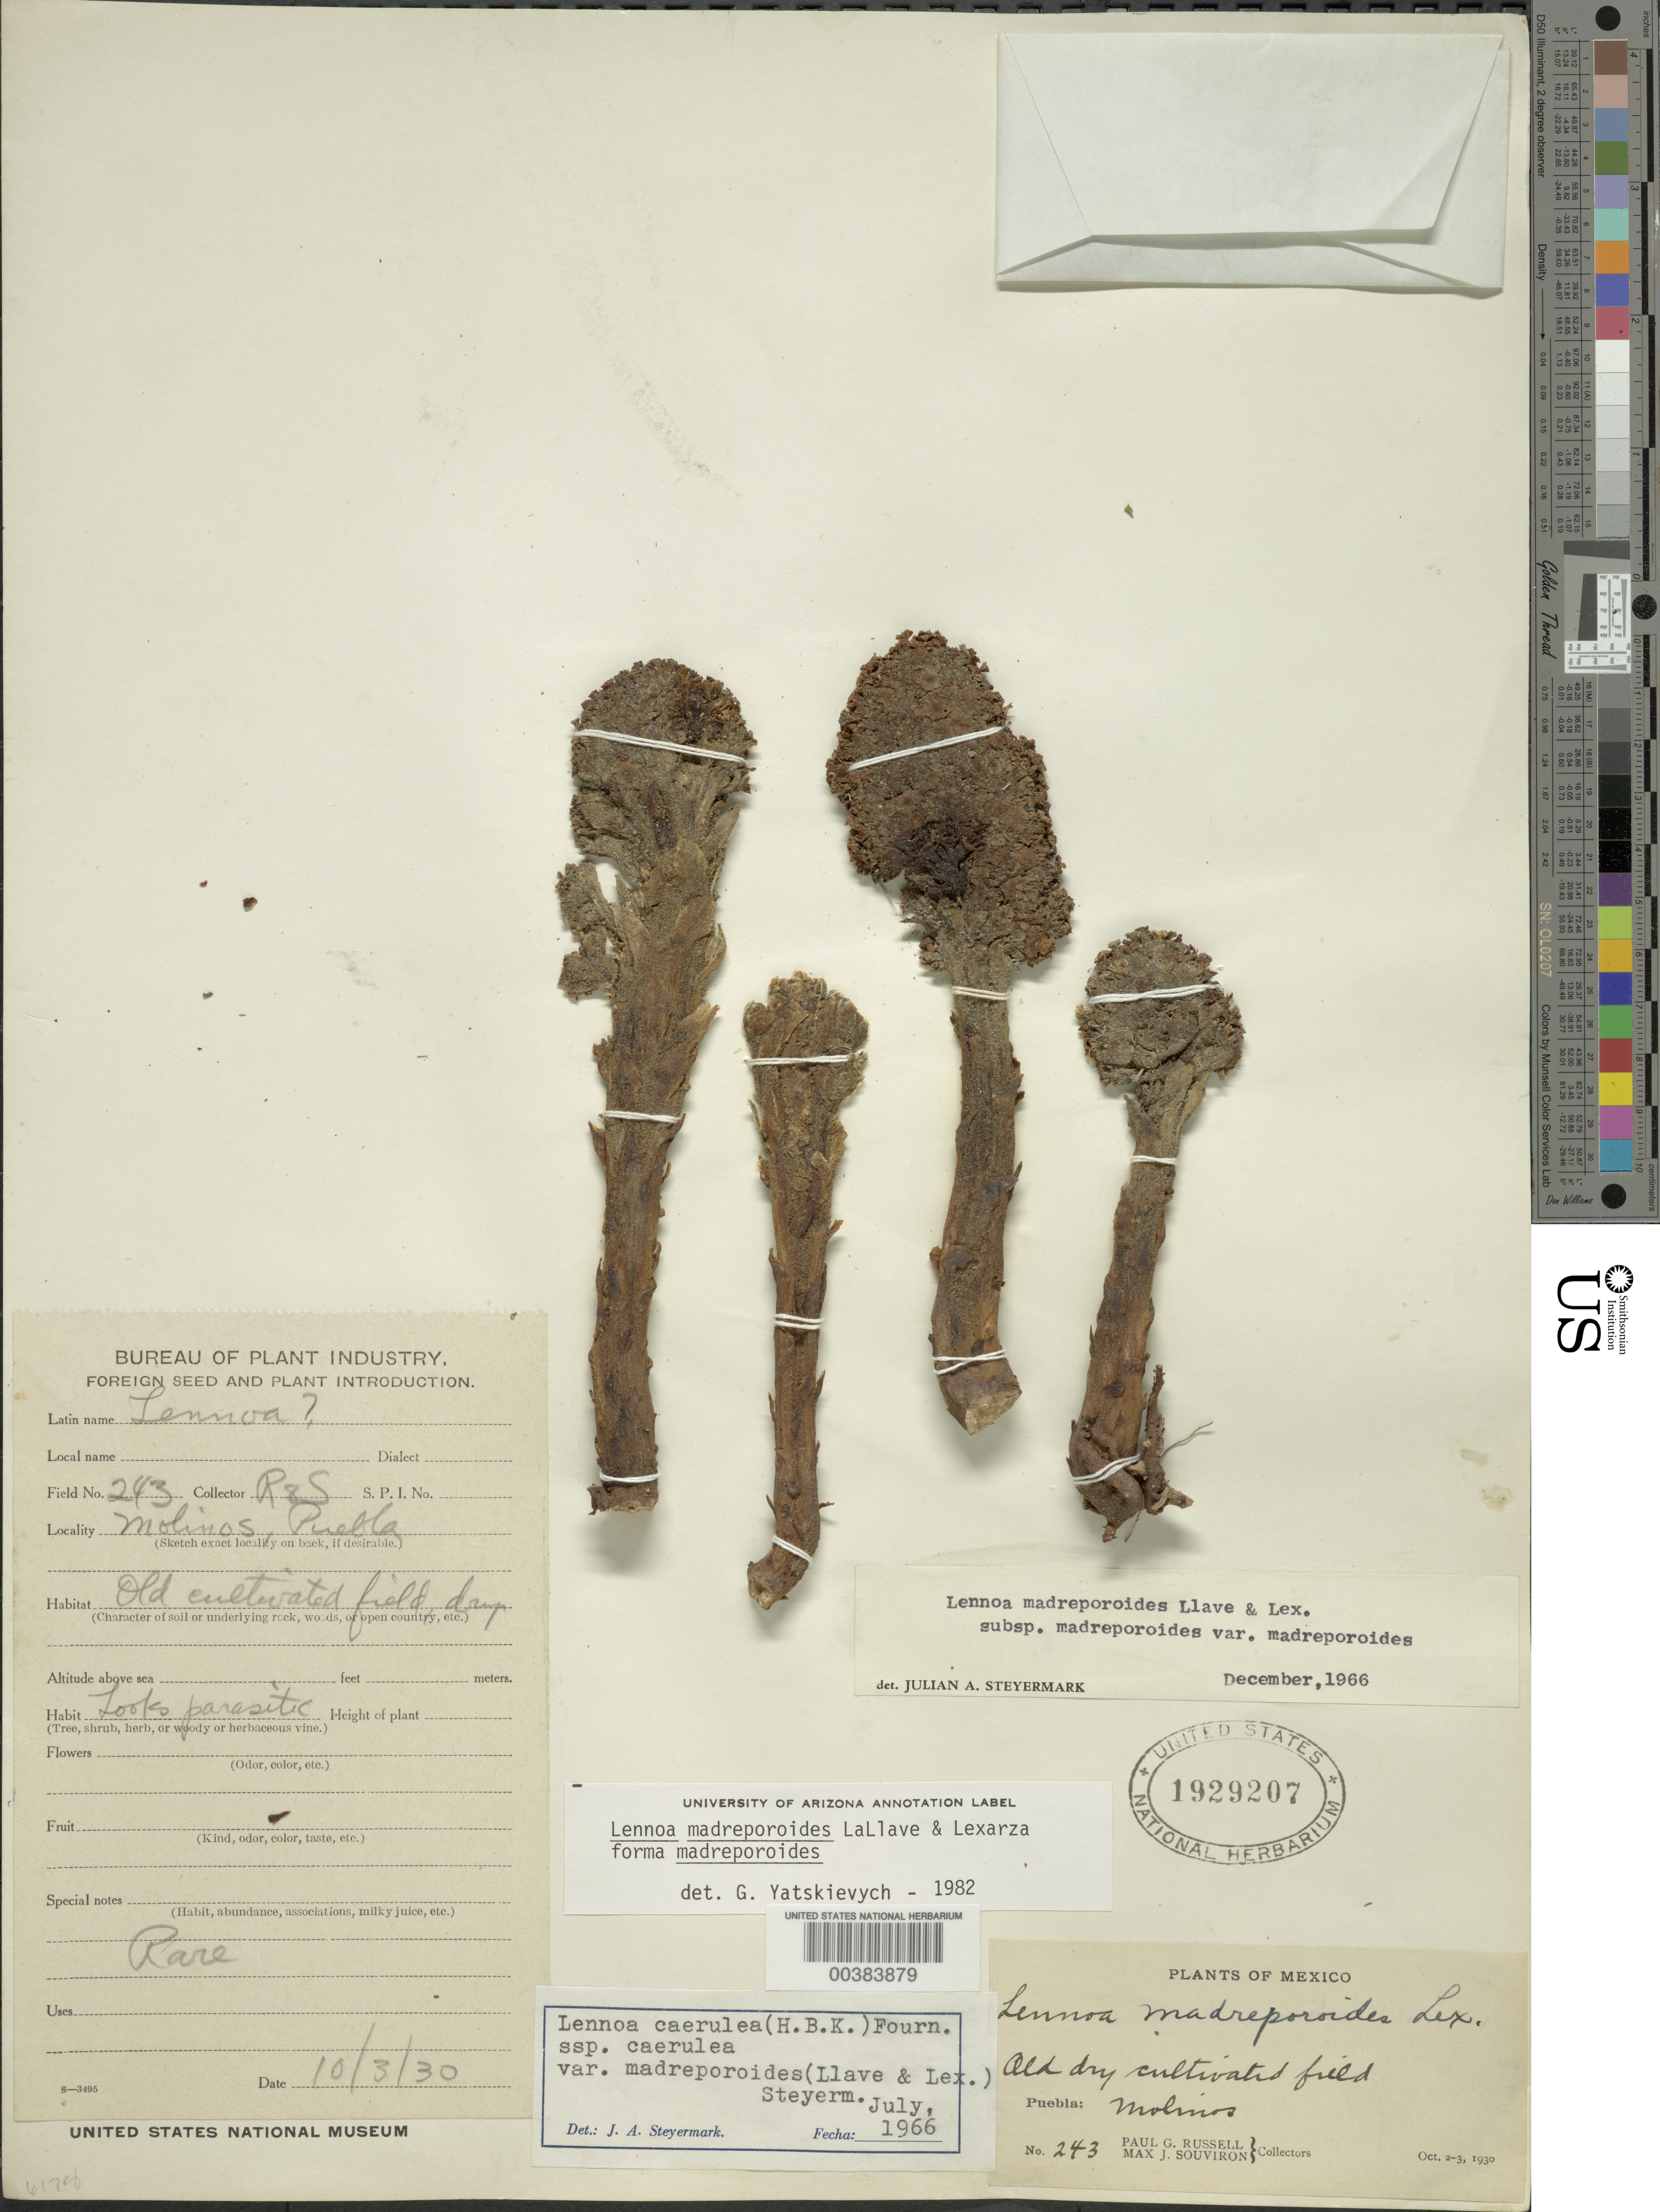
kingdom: Plantae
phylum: Tracheophyta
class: Magnoliopsida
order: Boraginales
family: Lennoaceae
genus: Lennoa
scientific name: Lennoa madreporoides f. madreporoides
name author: La Llave & Lex.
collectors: P. G. Russell & M. J. Souviron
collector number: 243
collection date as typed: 02 Oct 1930 to 03 Oct 1930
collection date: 1930-10-02/1930-10-03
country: Mexico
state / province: Puebla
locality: Molinas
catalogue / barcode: US 1929207